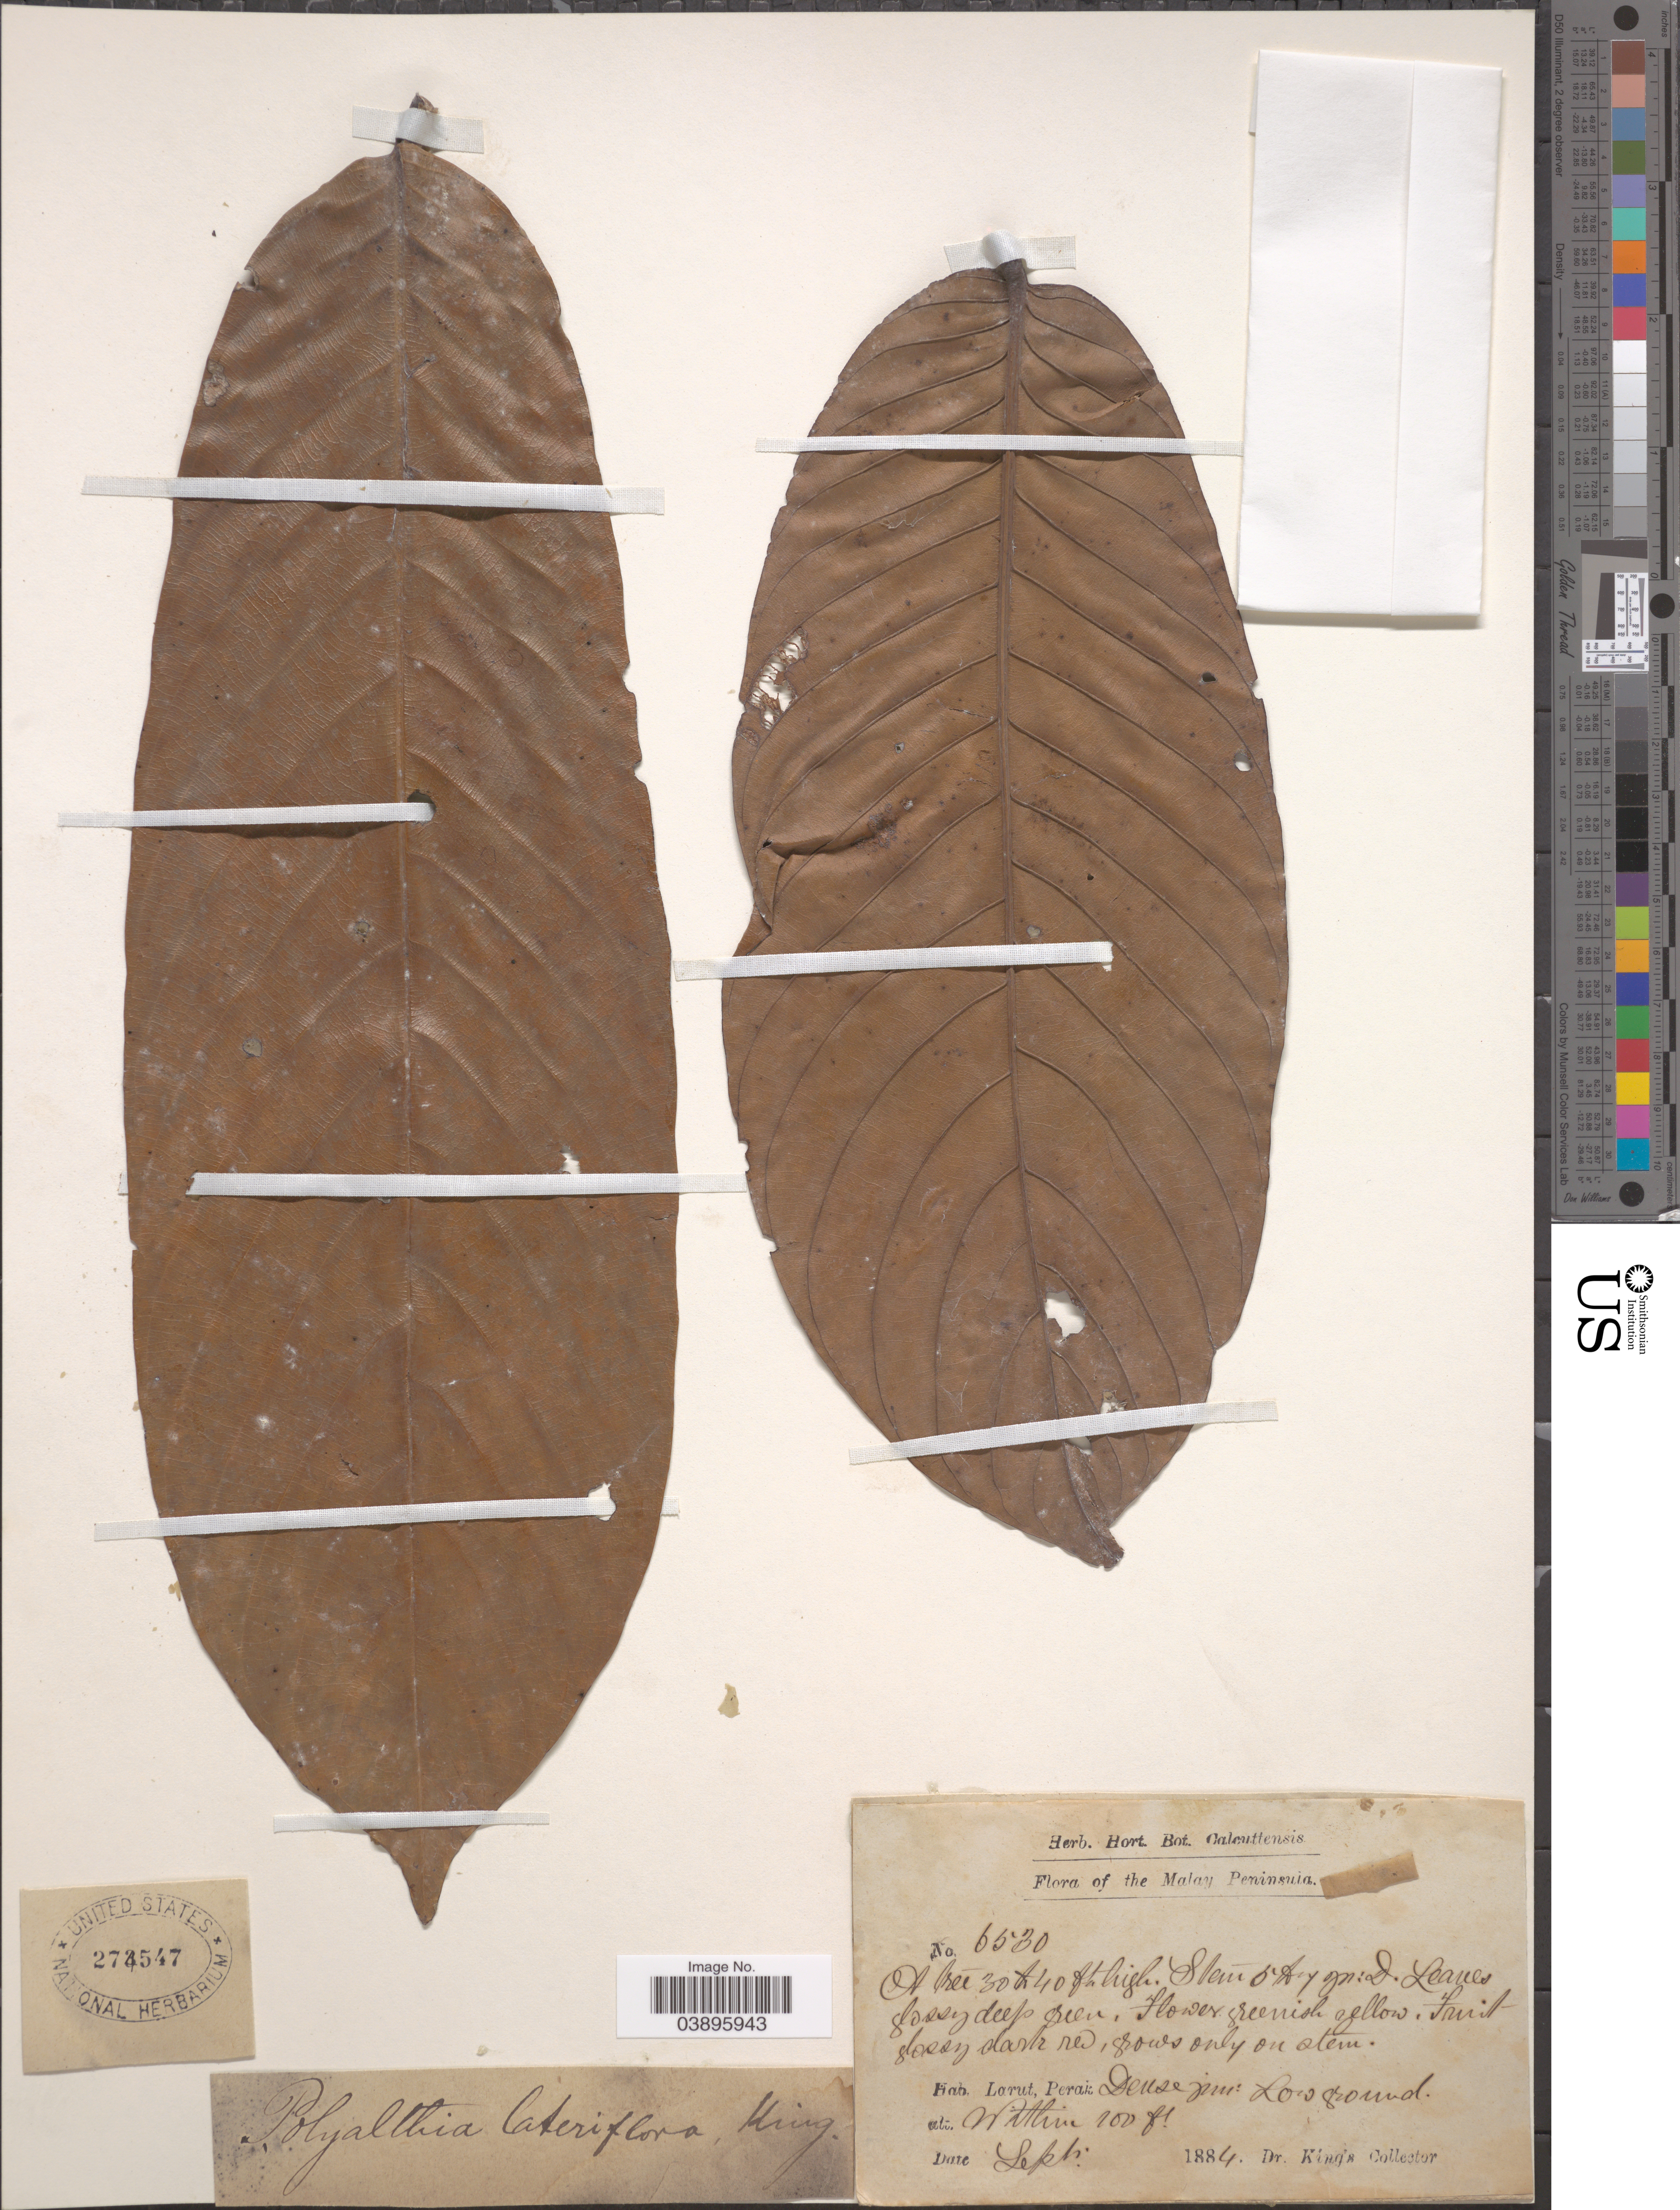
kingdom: Plantae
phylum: Tracheophyta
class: Magnoliopsida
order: Magnoliales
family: Annonaceae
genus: Polyalthia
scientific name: Polyalthia lateriflora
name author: Kurz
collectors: Dr. King's collector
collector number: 6530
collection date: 1884-09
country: Malaysia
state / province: Perak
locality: The Malay Peninsula. Larut.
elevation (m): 30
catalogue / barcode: US 274547